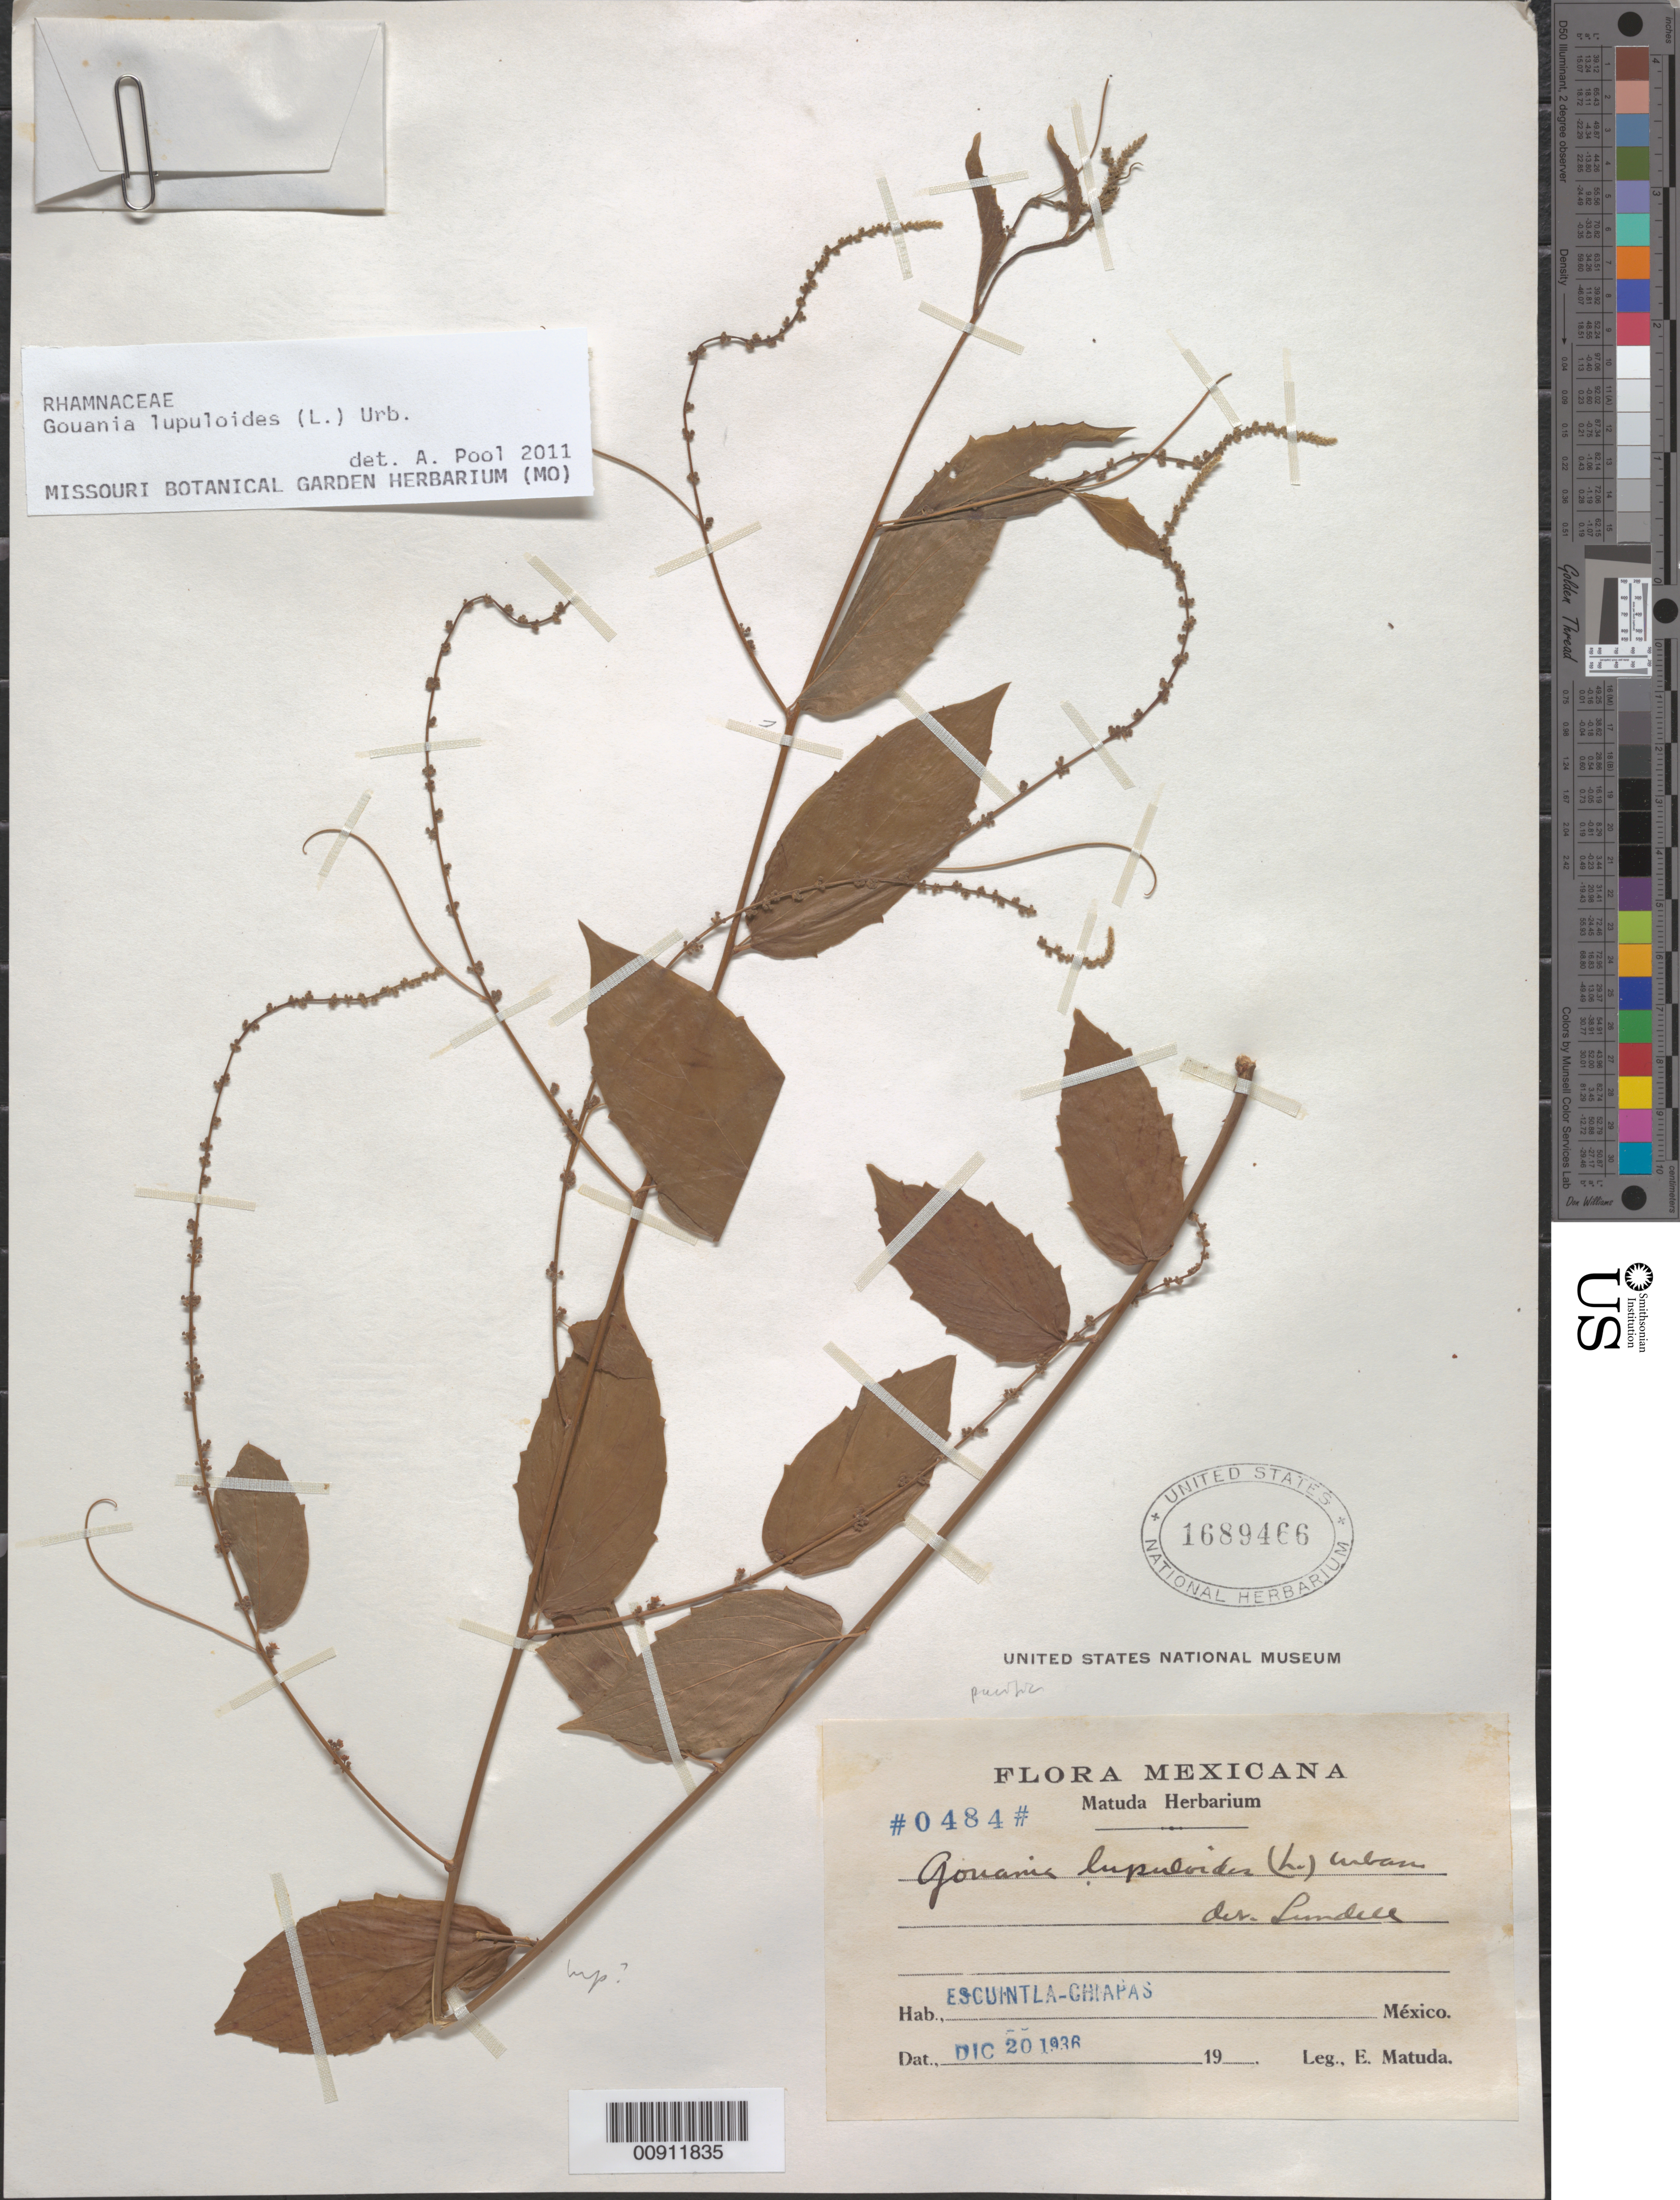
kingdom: Plantae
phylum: Tracheophyta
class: Magnoliopsida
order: Rosales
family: Rhamnaceae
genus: Gouania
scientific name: Gouania lupuloides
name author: (L.) Urb.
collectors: E. Matuda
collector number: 0484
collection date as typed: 20 Dec 1936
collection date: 1936-12-20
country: Mexico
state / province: Chiapas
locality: Escuintla, Chiapas.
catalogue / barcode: US 1689466